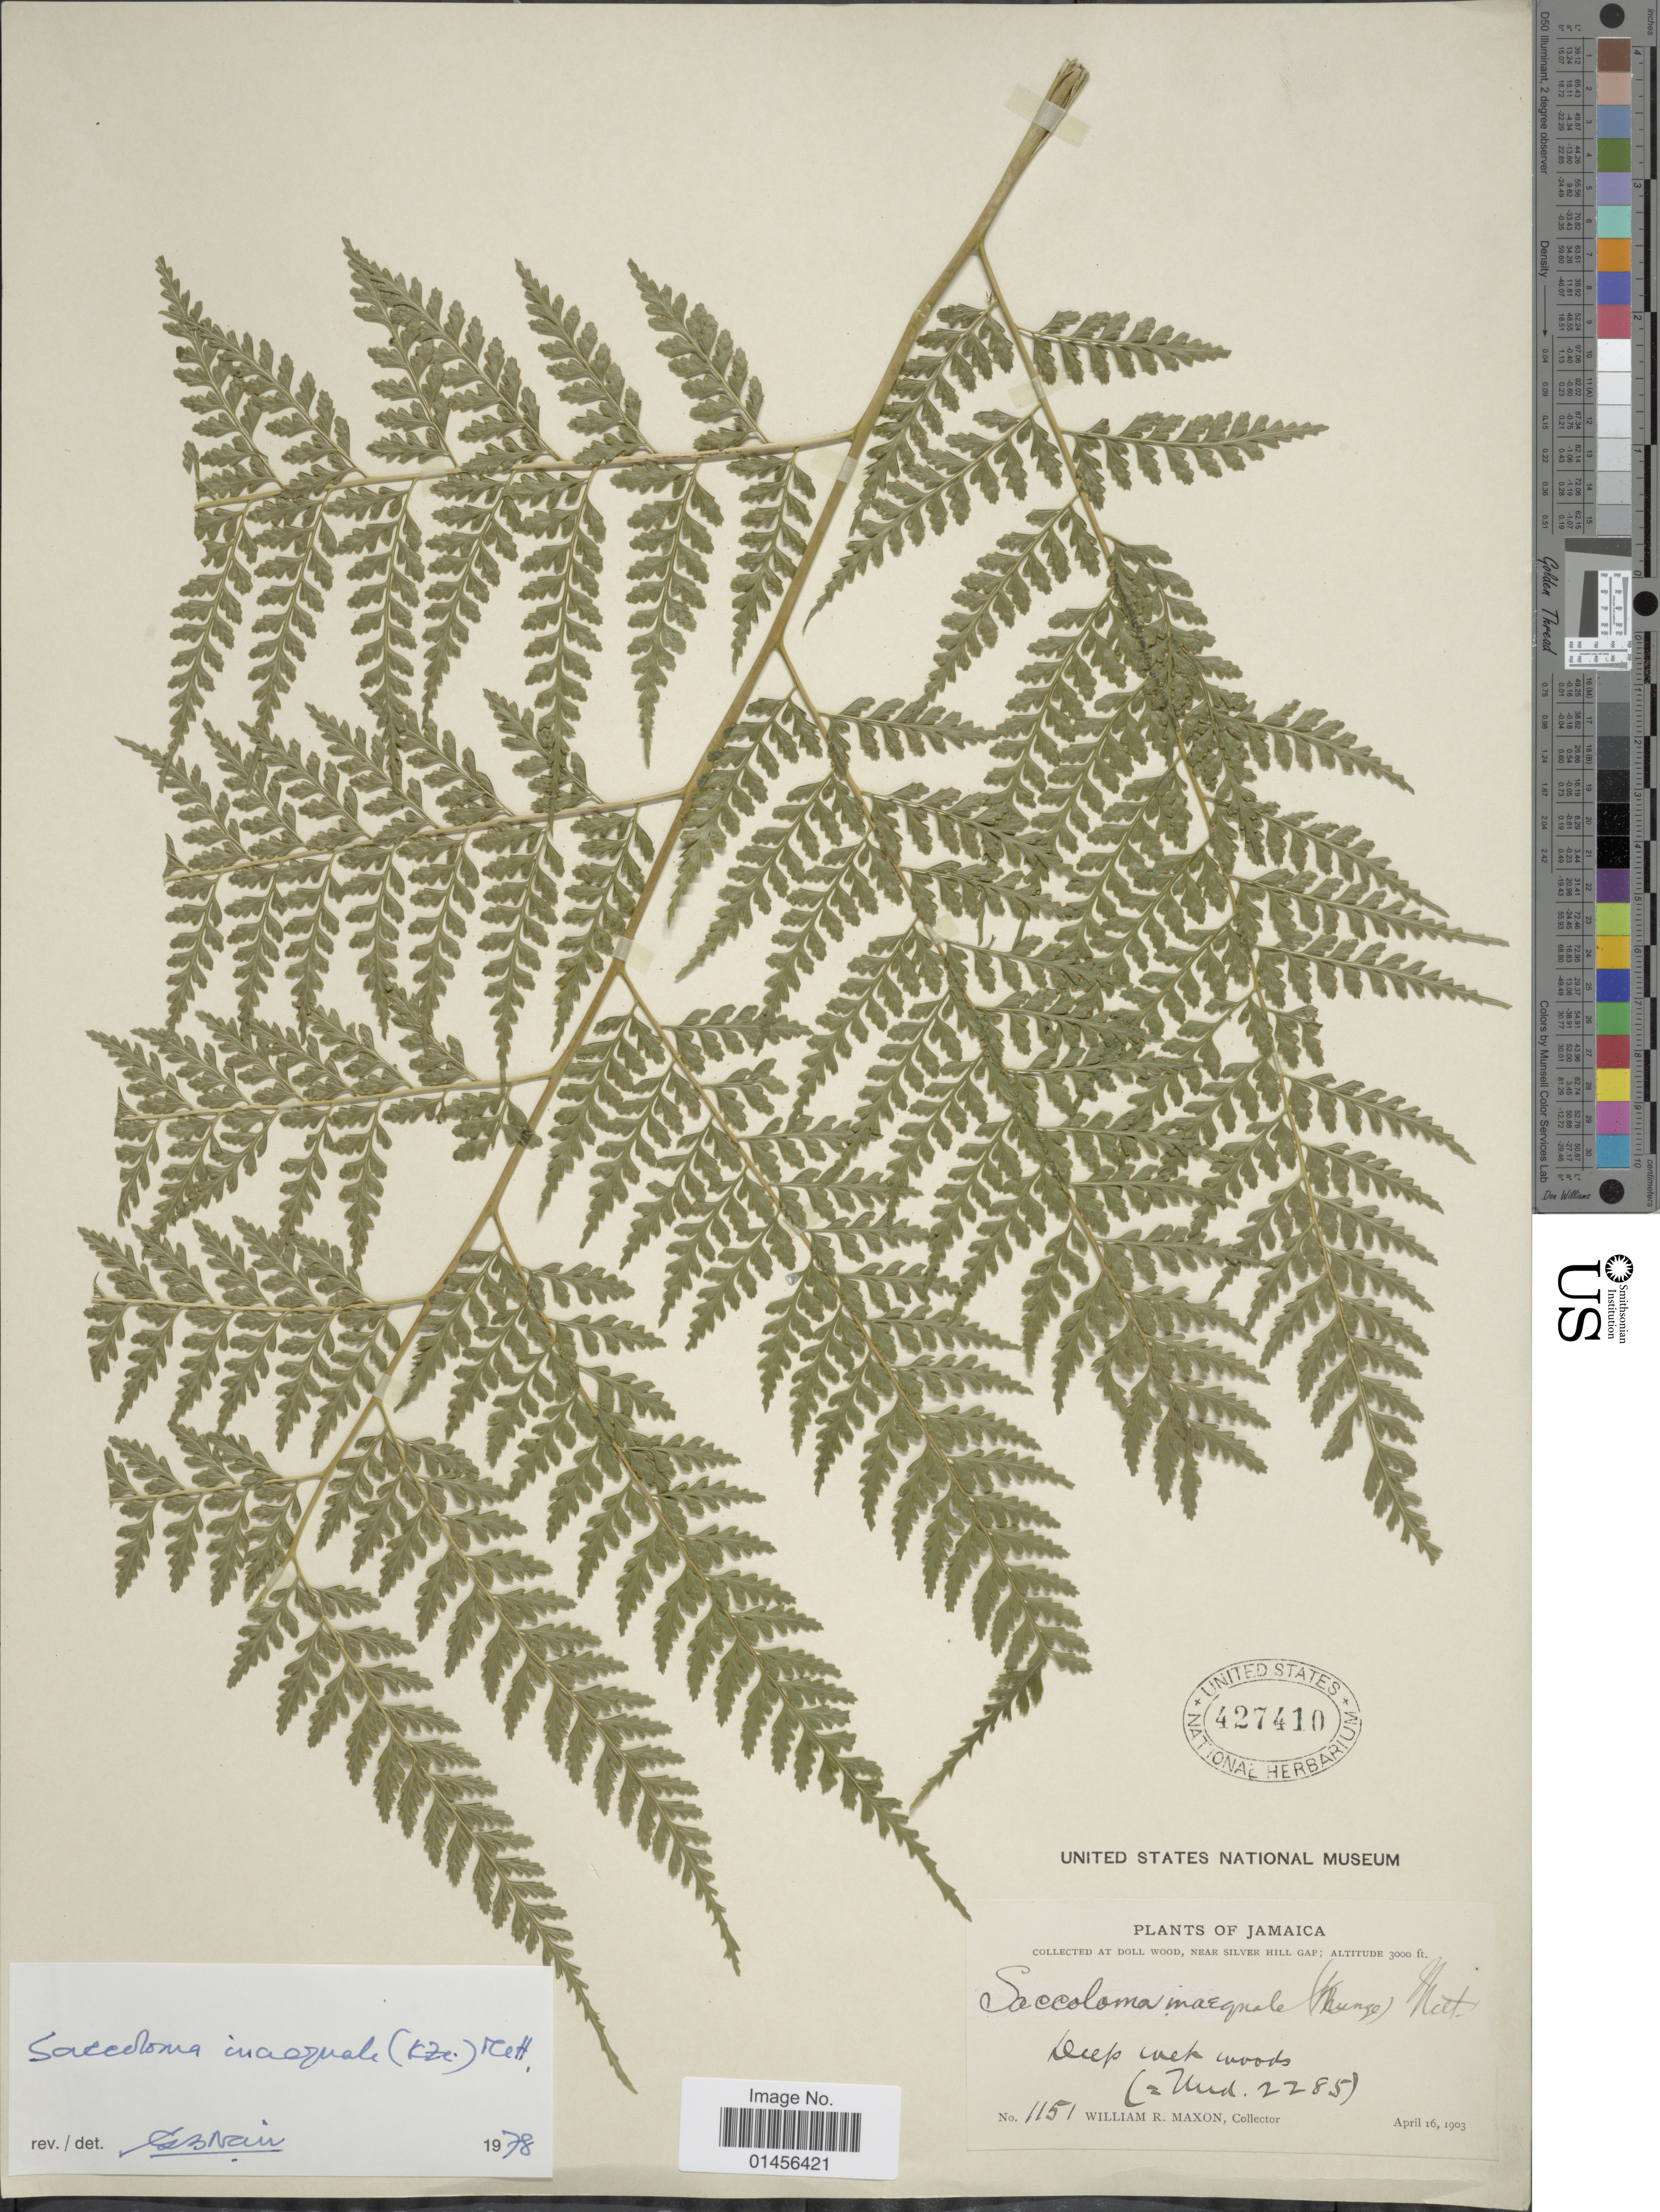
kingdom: Plantae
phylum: Tracheophyta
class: Polypodiopsida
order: Polypodiales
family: Saccolomataceae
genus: Saccoloma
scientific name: Saccoloma inaequale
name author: (Kunze) Mett.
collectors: W. R. Maxon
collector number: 1151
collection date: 1903-04-16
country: Jamaica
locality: At doll Wood, near Silver Hill Gap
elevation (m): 914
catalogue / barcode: US 427410